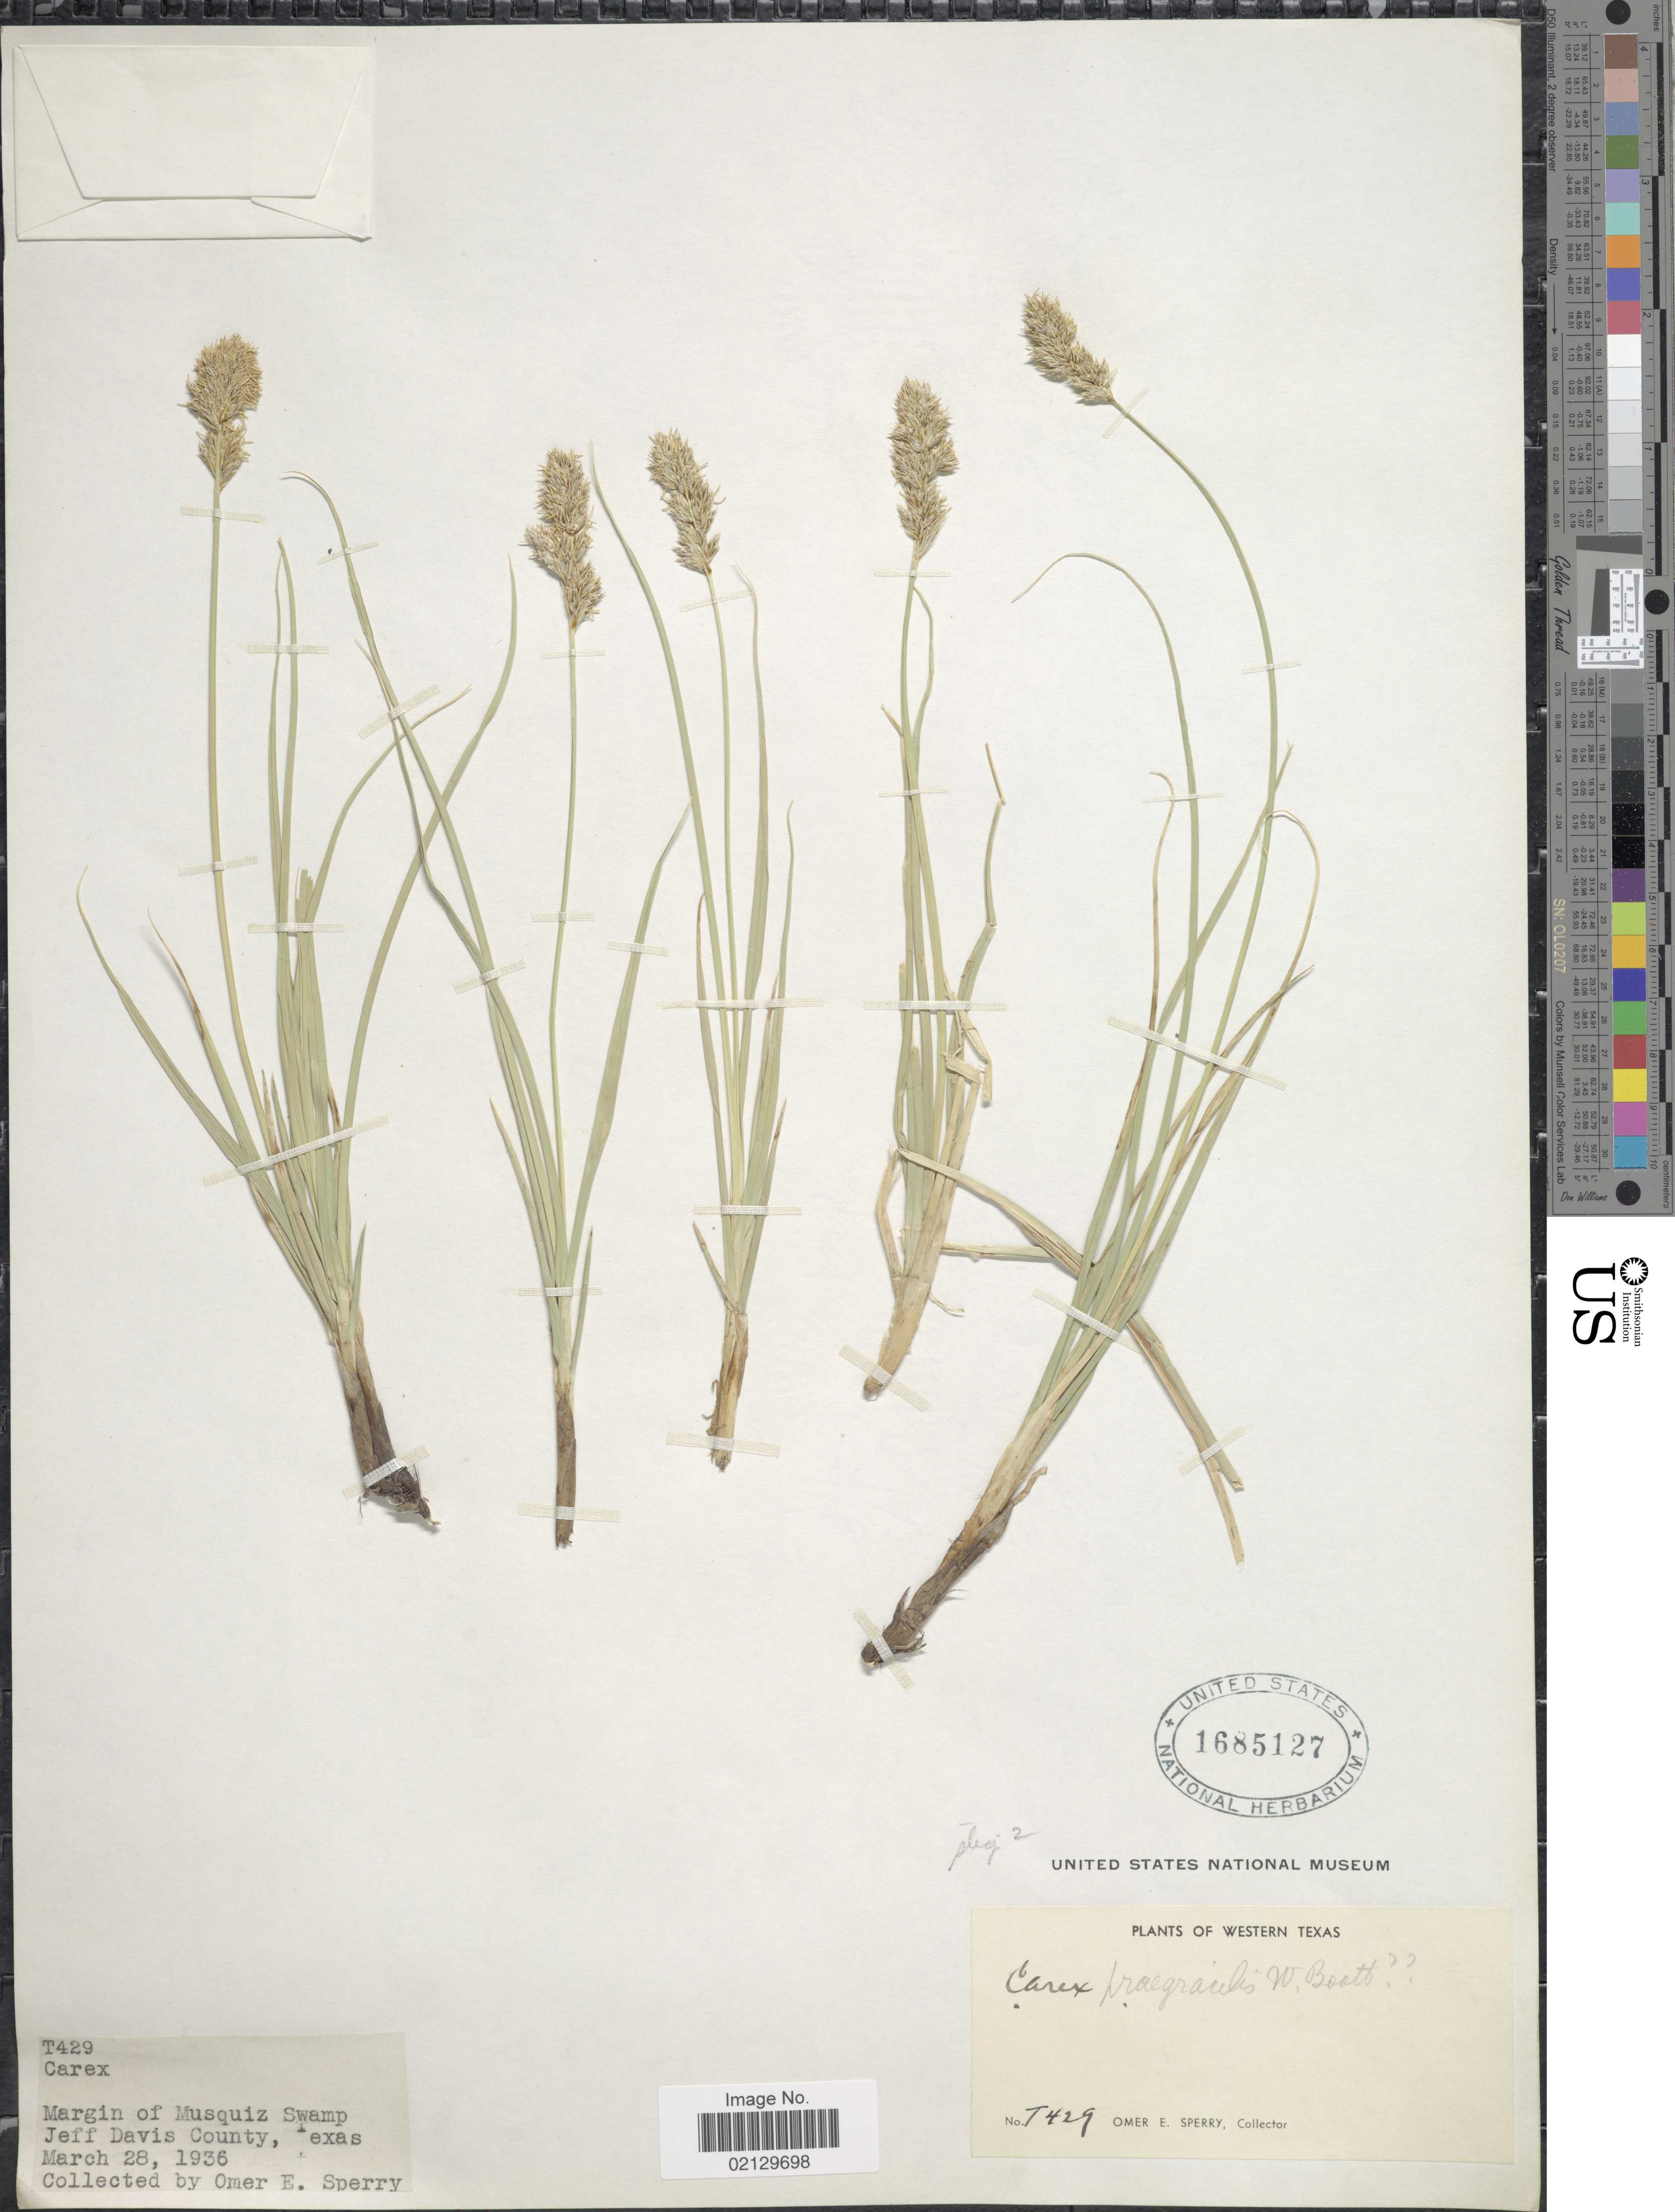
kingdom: Plantae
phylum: Tracheophyta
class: Liliopsida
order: Poales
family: Cyperaceae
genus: Carex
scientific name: Carex praegracilis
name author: W. Boott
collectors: O. E. Sperry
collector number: T429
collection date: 1936-03-28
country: United States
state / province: Texas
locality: Western Texas, Margin of Musquiz Swamp, Jeff Davis County, Texas,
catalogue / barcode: US 1685127